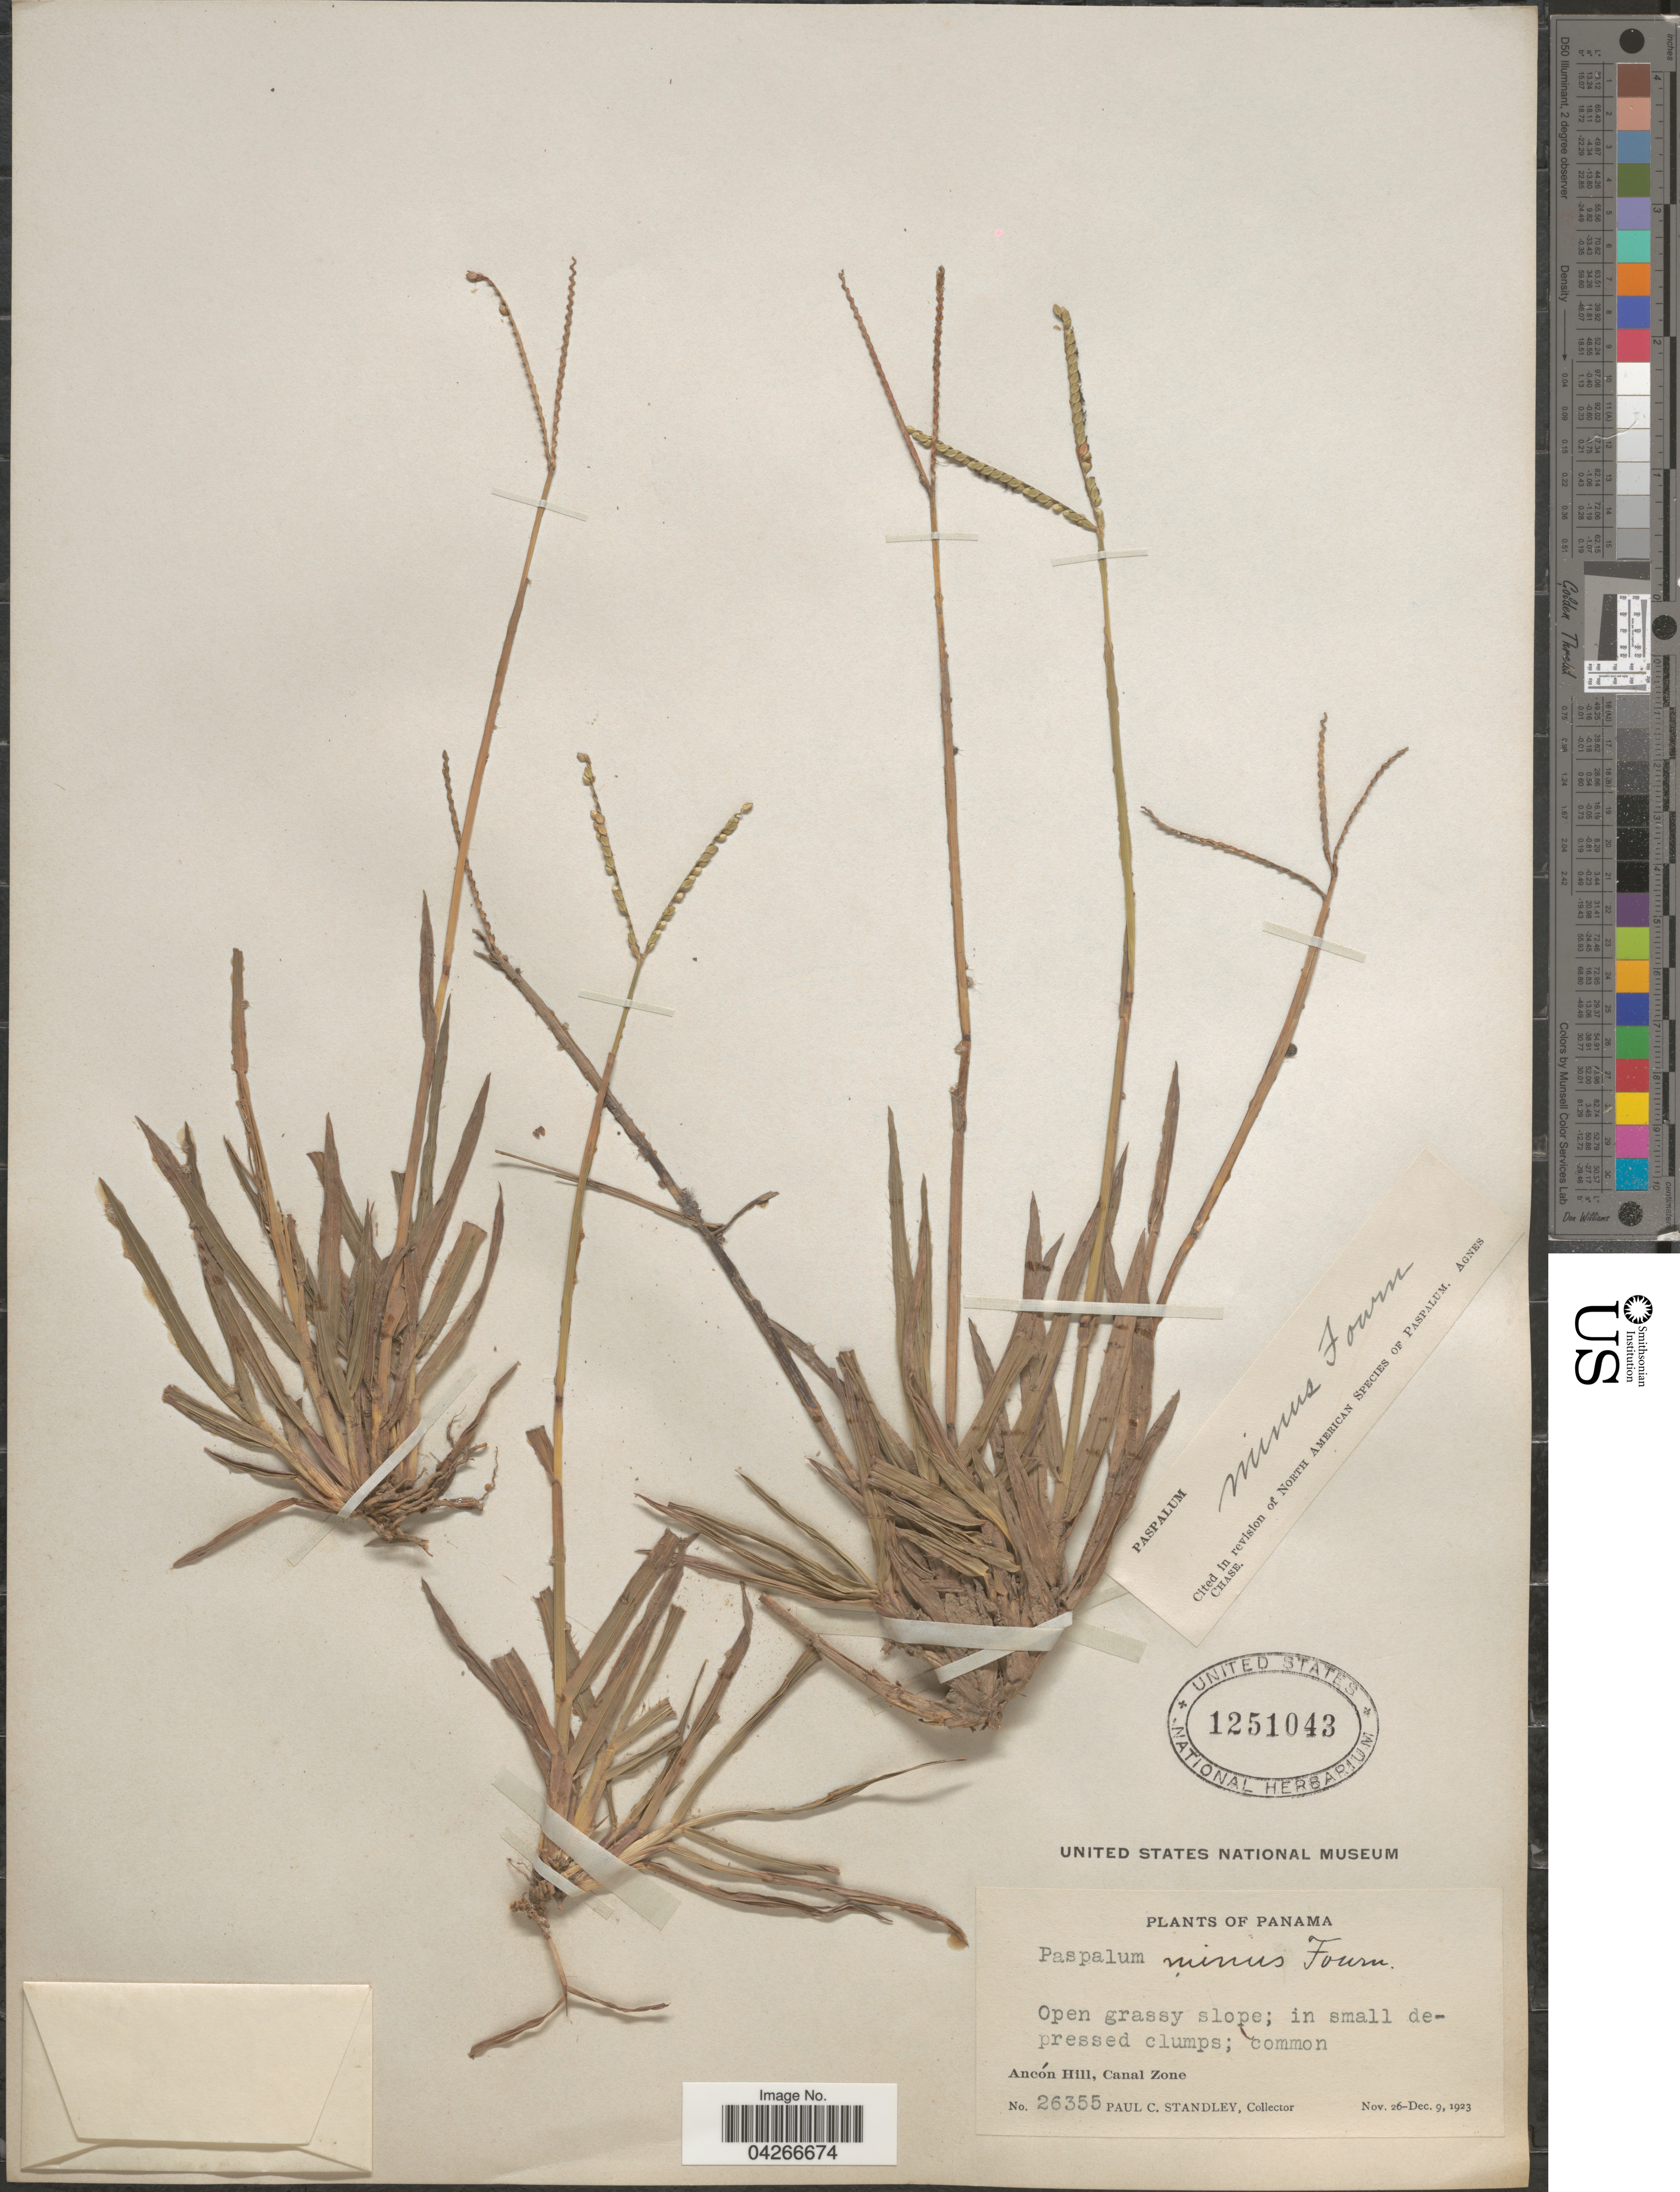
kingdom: Plantae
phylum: Tracheophyta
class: Liliopsida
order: Poales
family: Poaceae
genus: Paspalum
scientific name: Paspalum minus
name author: E. Fourn.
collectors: P. C. Standley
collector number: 26355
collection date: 1923-11-26/1923-12-09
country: Panama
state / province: Colón / Panamá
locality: Ancón Hill, Canal Zone.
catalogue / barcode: US 1251043